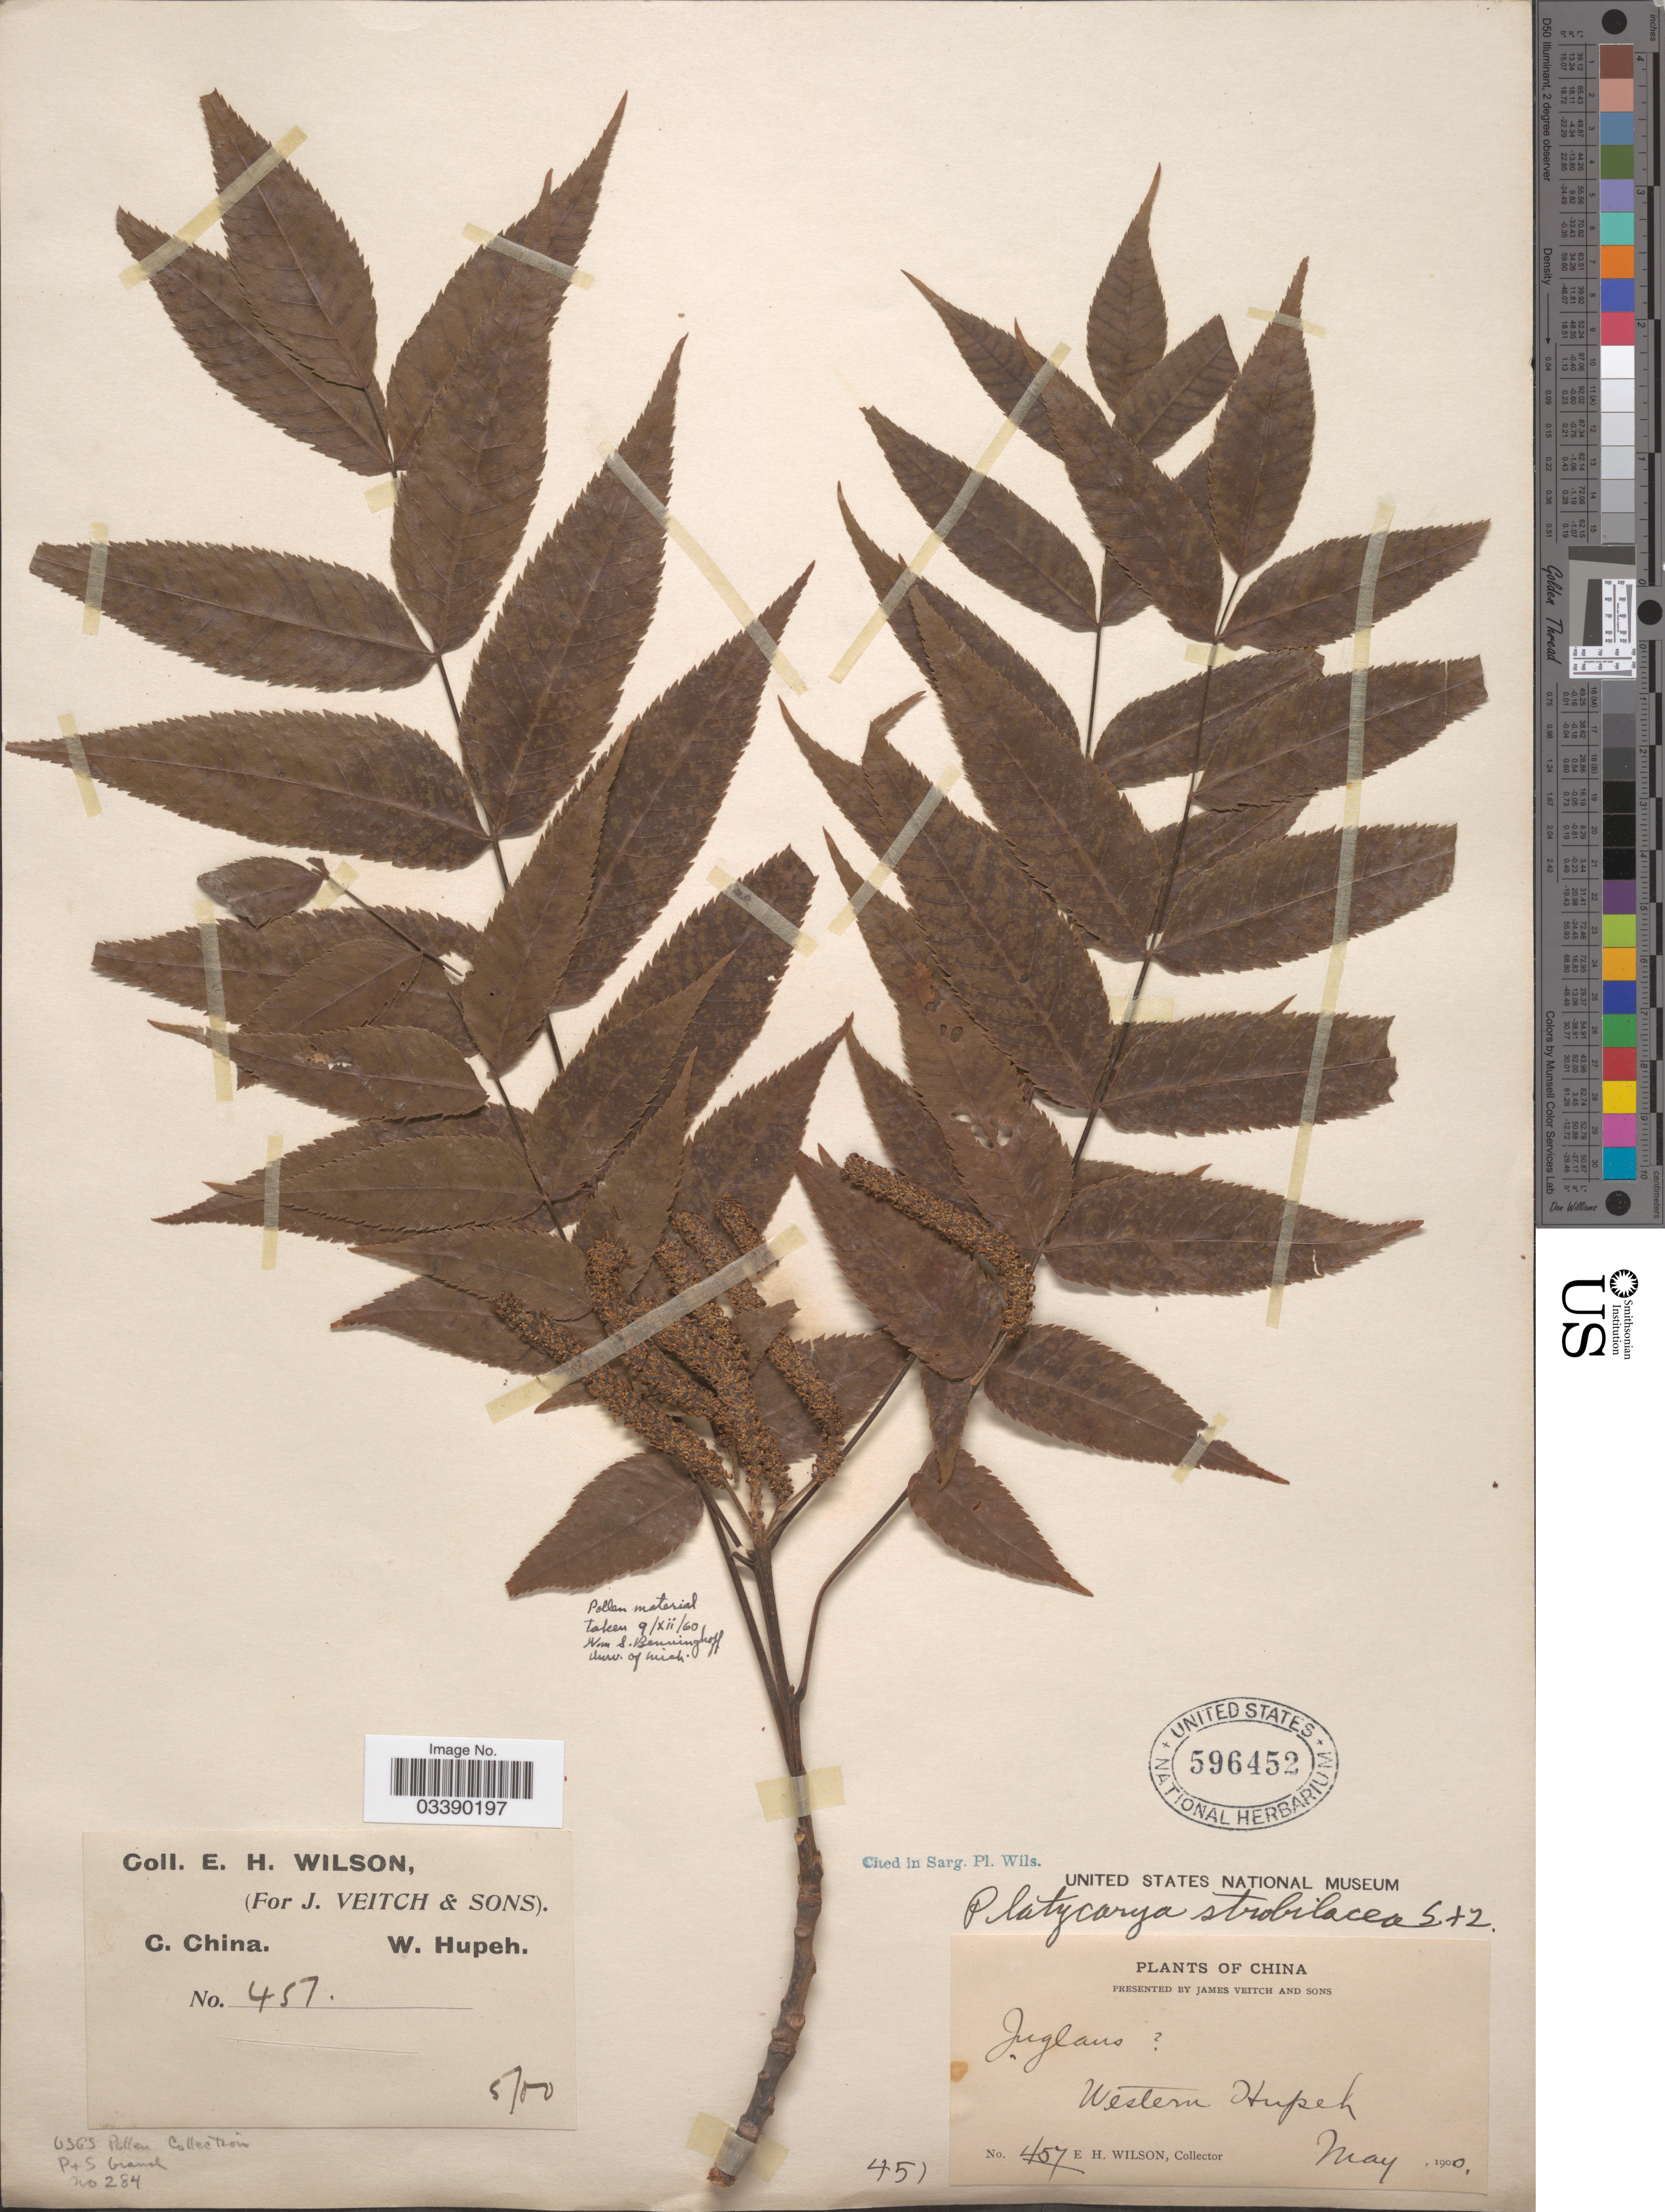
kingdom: Plantae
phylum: Tracheophyta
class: Magnoliopsida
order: Fagales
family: Juglandaceae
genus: Platycarya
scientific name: Platycarya strobilacea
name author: Siebold & Zucc.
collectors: E. Wilson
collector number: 457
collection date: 1900-05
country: China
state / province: Hubei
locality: Western Hupeh.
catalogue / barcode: US 596452